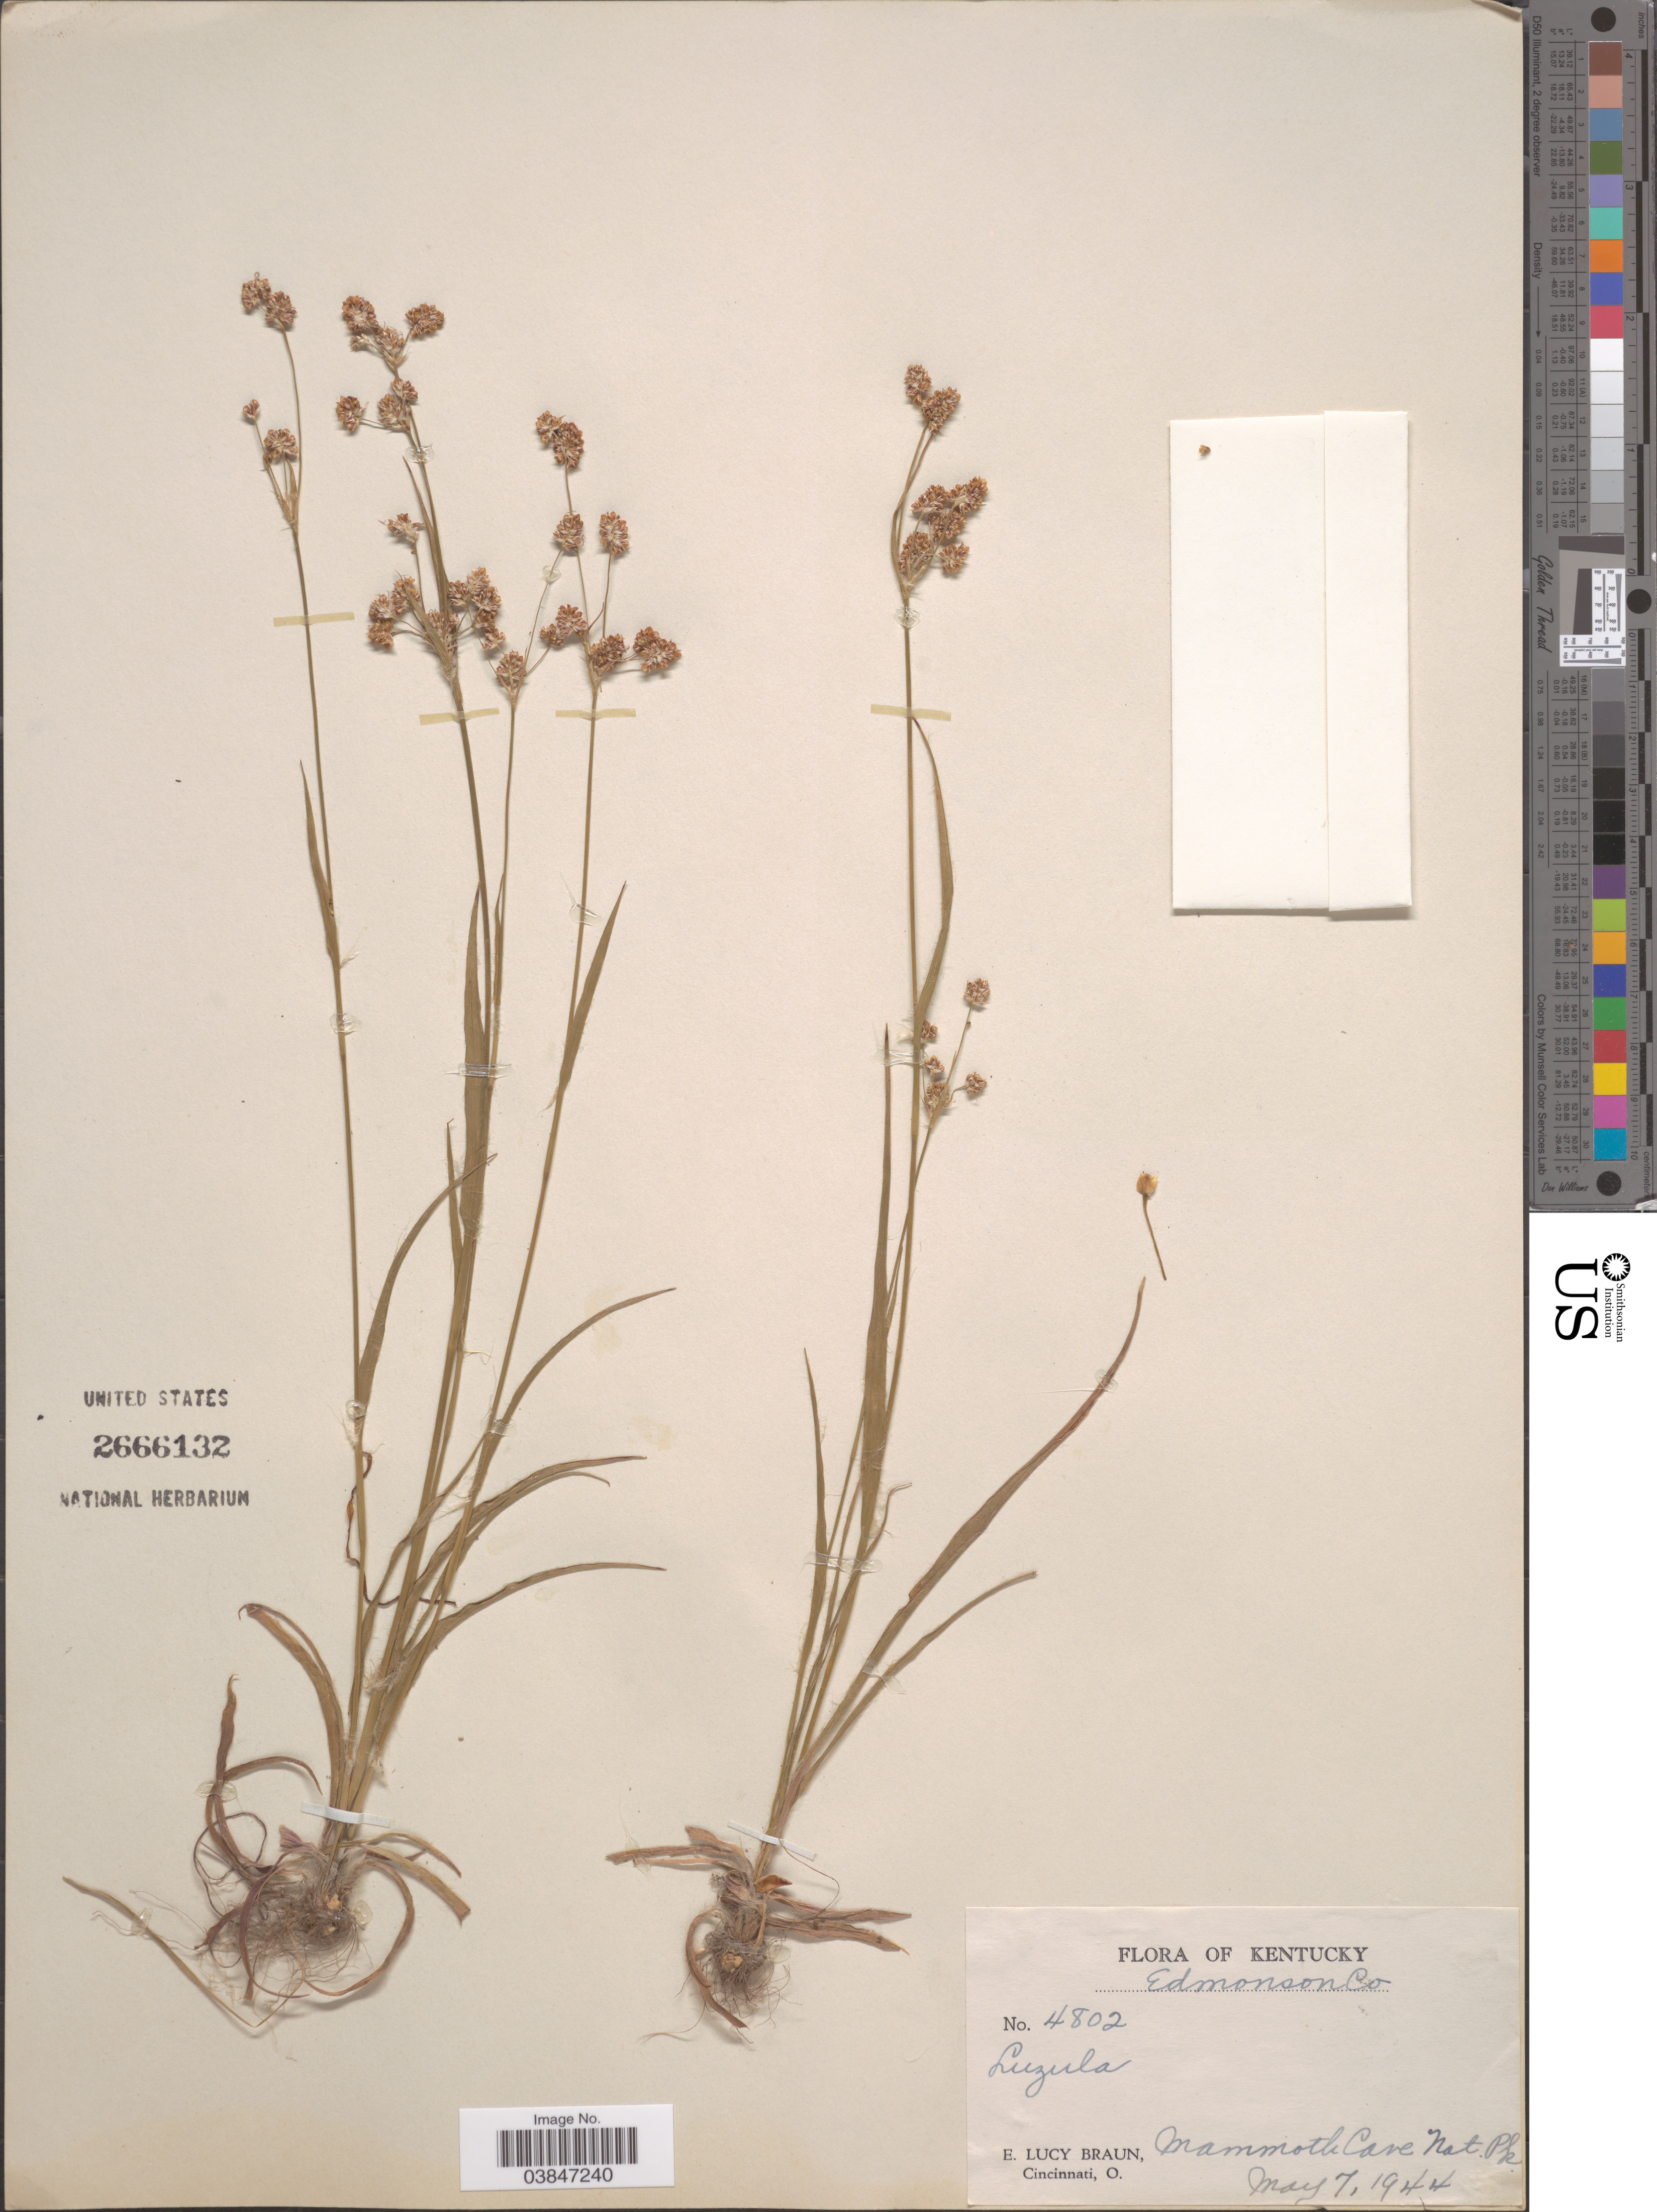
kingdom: Plantae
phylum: Tracheophyta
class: Liliopsida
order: Poales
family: Juncaceae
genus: Luzula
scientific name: Luzula sp.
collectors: E. L. Braun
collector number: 4802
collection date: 1944-05-07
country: United States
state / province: Kentucky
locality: Edmonson Co. Mammoth Cave Nat. Pk.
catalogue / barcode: US 2666132